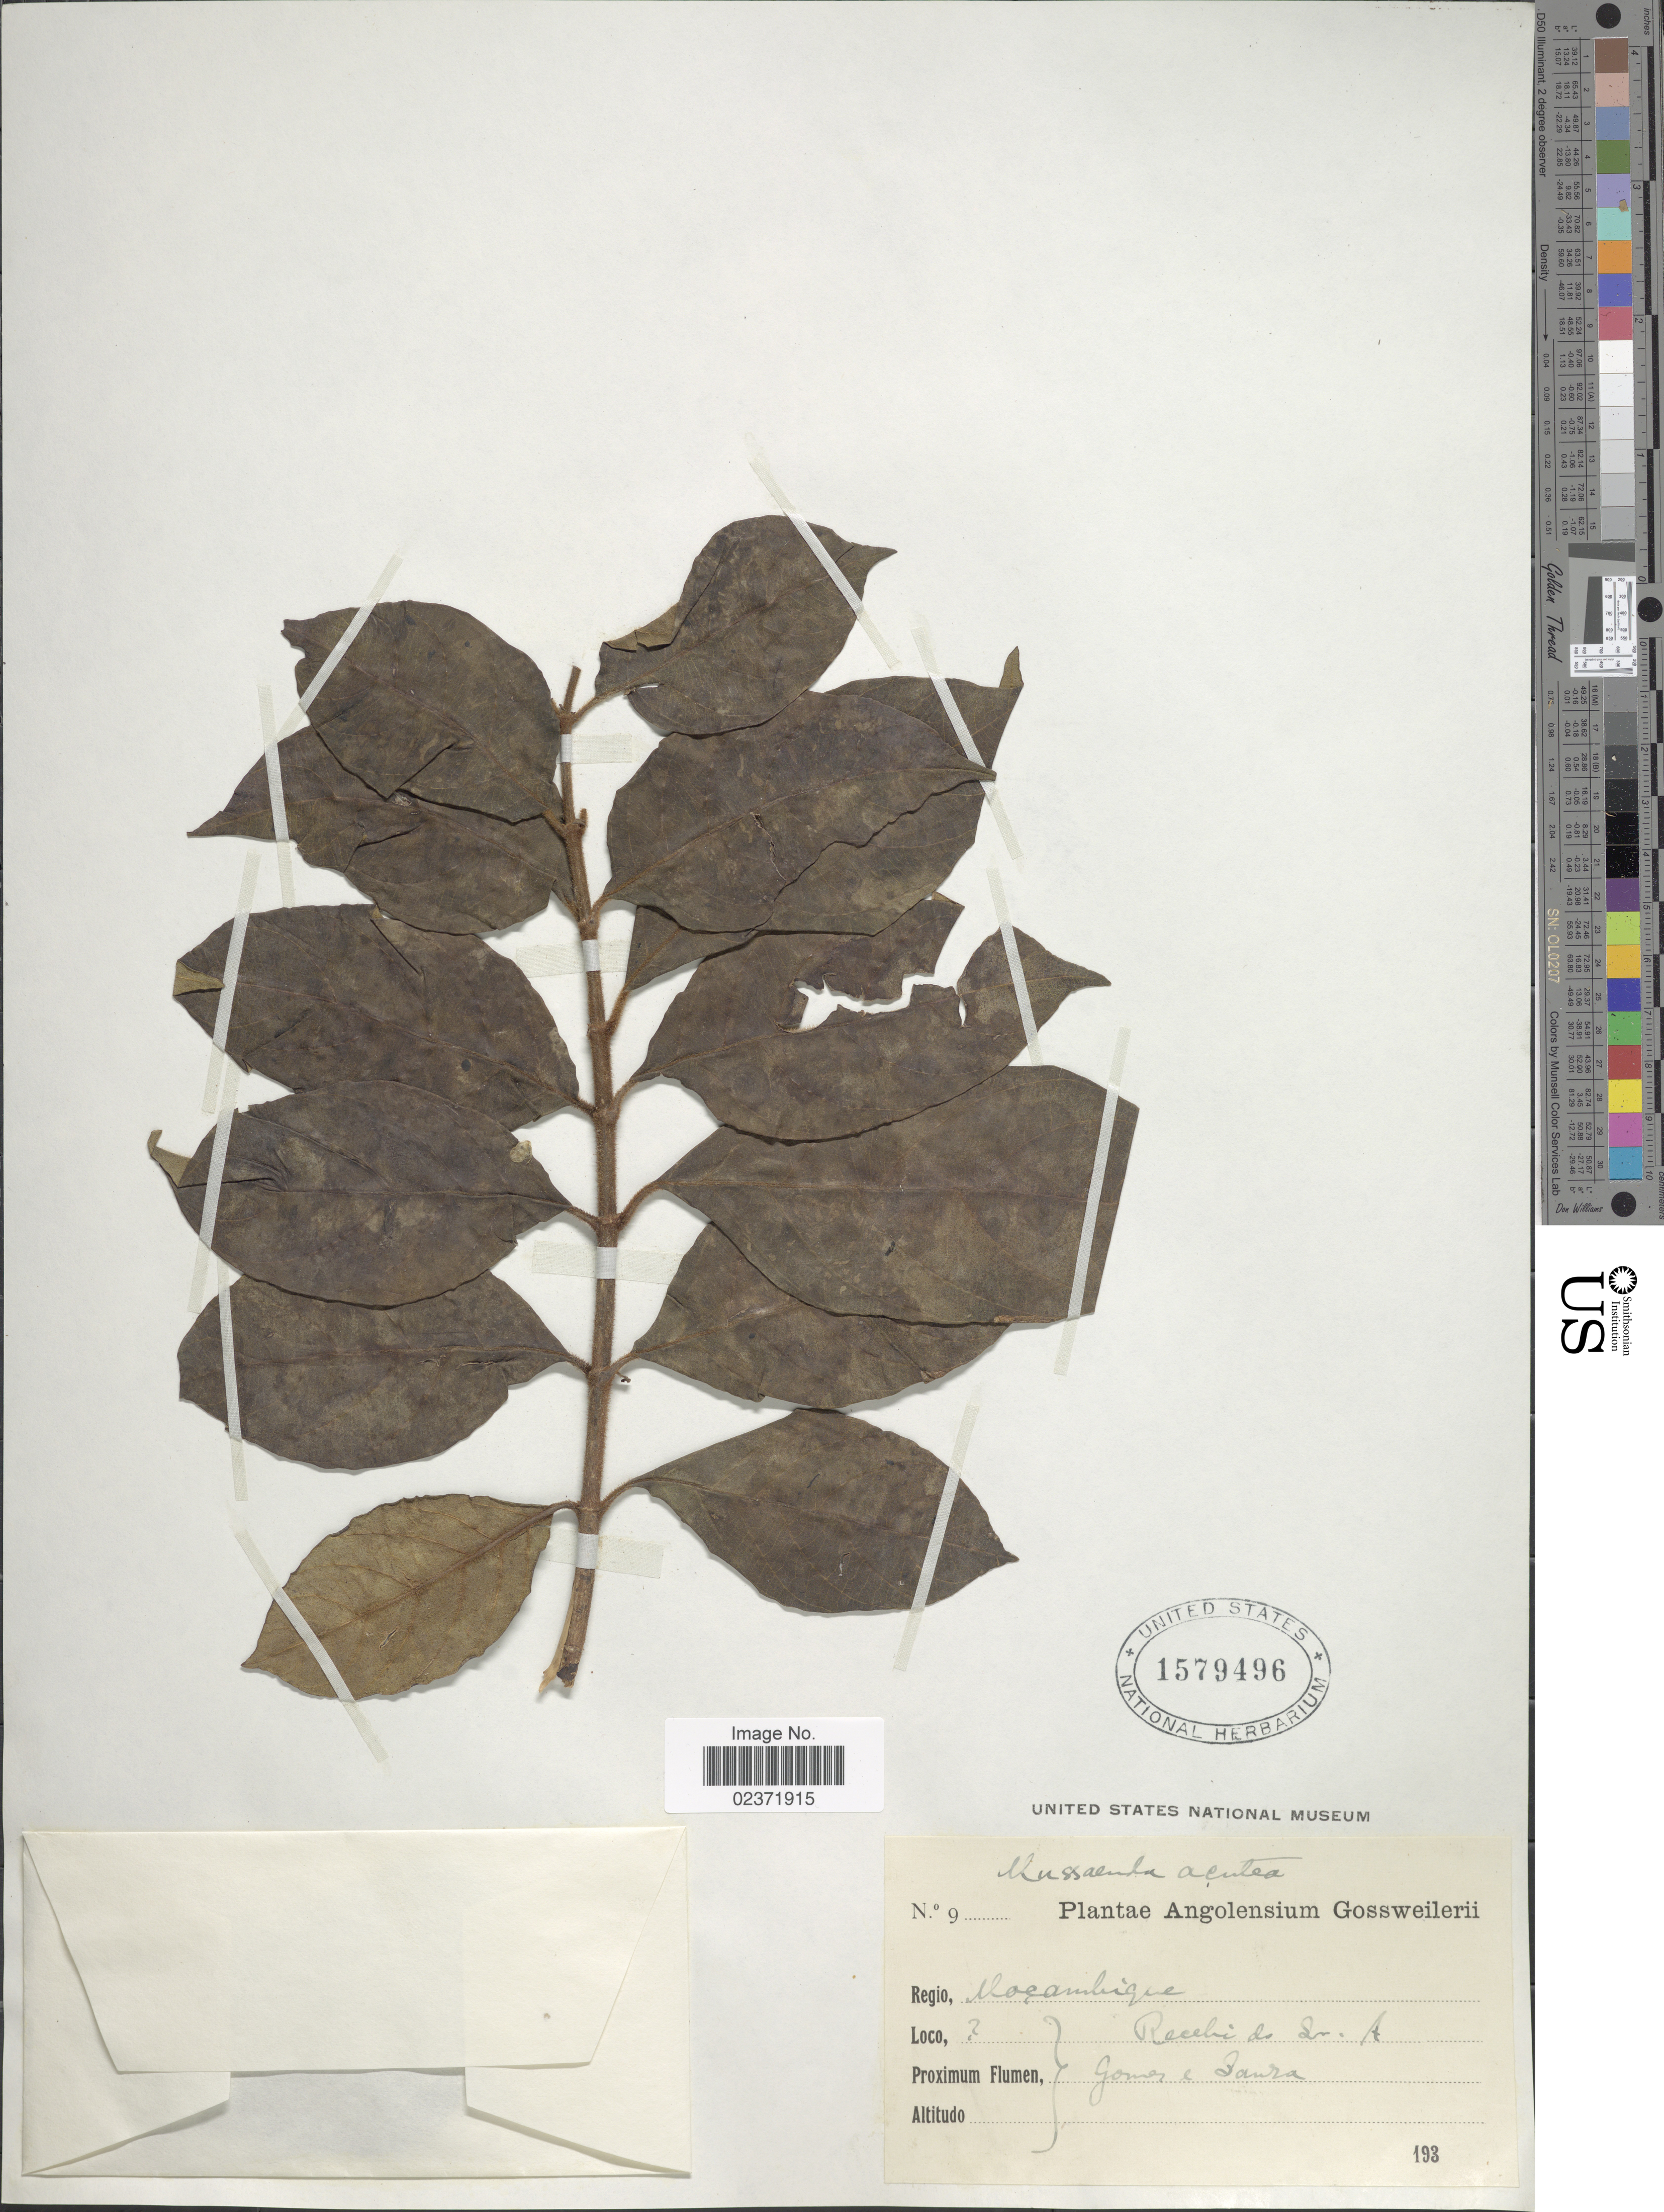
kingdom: Plantae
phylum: Tracheophyta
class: Magnoliopsida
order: Gentianales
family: Rubiaceae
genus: Mussaenda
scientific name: Mussaenda arcuata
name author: Poir.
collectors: -. Gossweiler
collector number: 9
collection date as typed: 193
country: Angola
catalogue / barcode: US 1579496